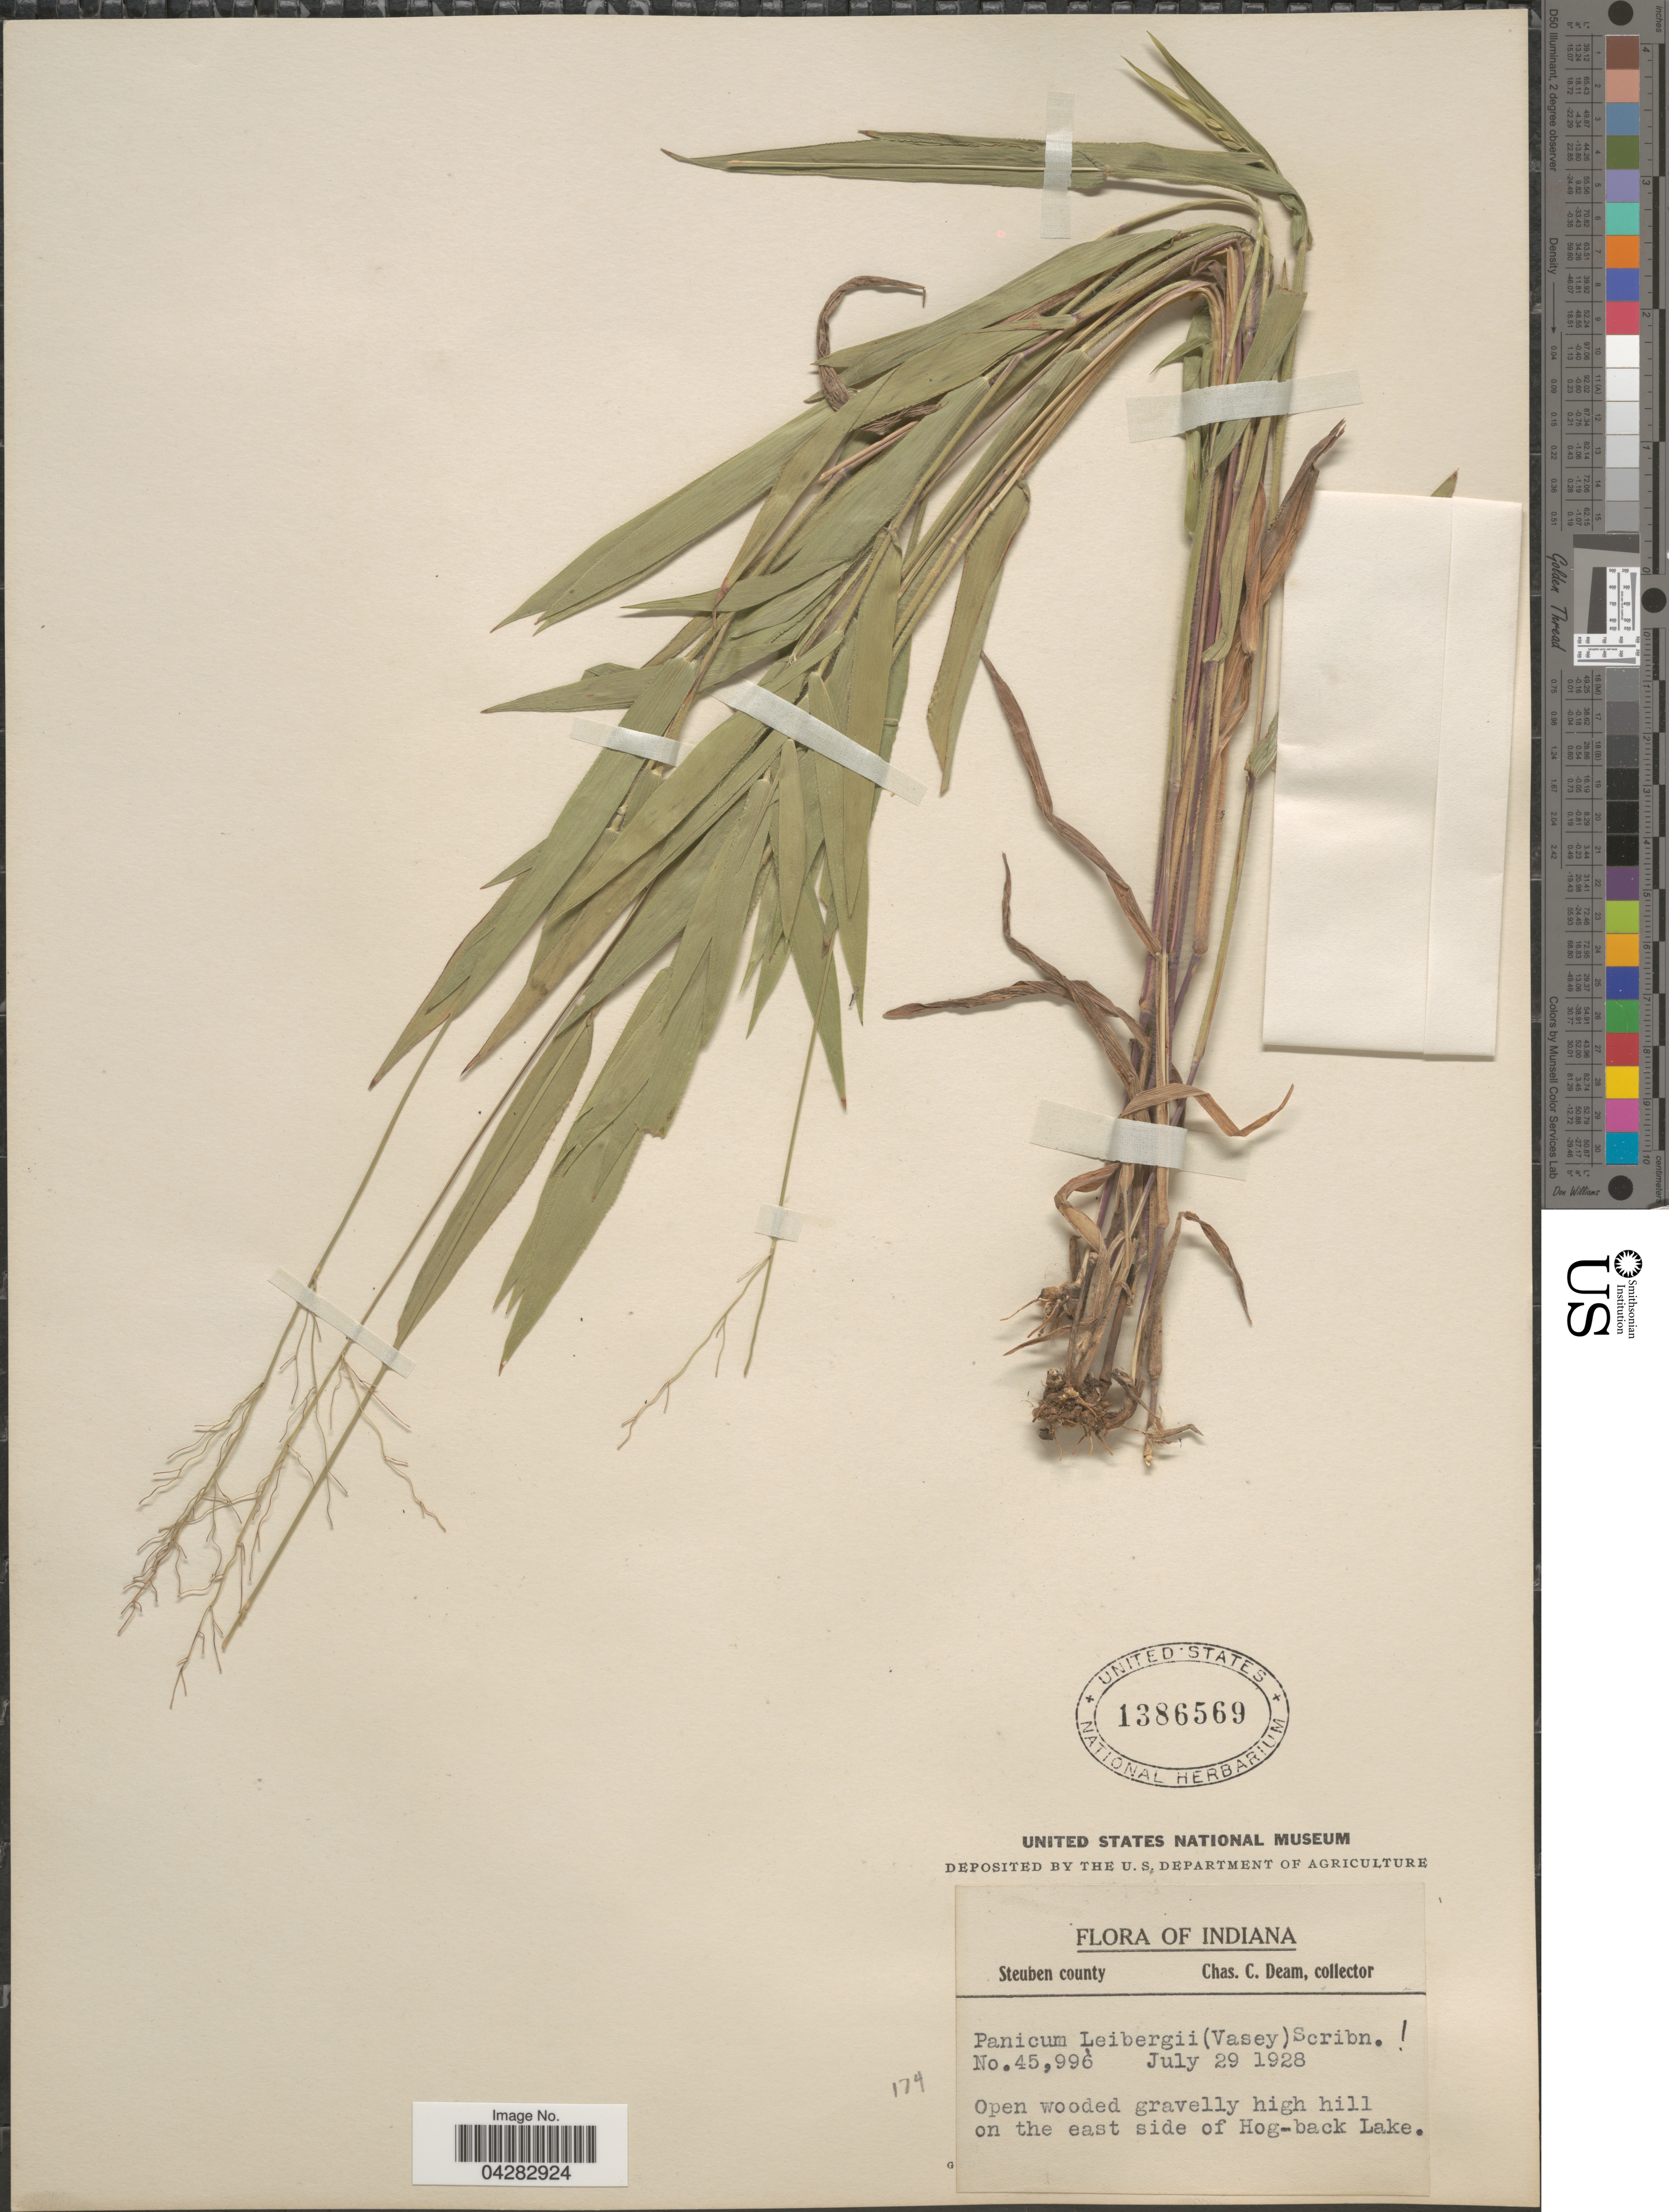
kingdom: Plantae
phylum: Tracheophyta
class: Liliopsida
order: Poales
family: Poaceae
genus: Dichanthelium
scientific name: Dichanthelium leibergii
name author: (Vasey) Gould & C.A. Clark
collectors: C. C. Deam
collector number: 45996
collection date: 1928-07-29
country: United States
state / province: Indiana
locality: Steuben county. Open wooded gravelly high hill on the east side of Hog-back Lake.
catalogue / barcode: US 1386569